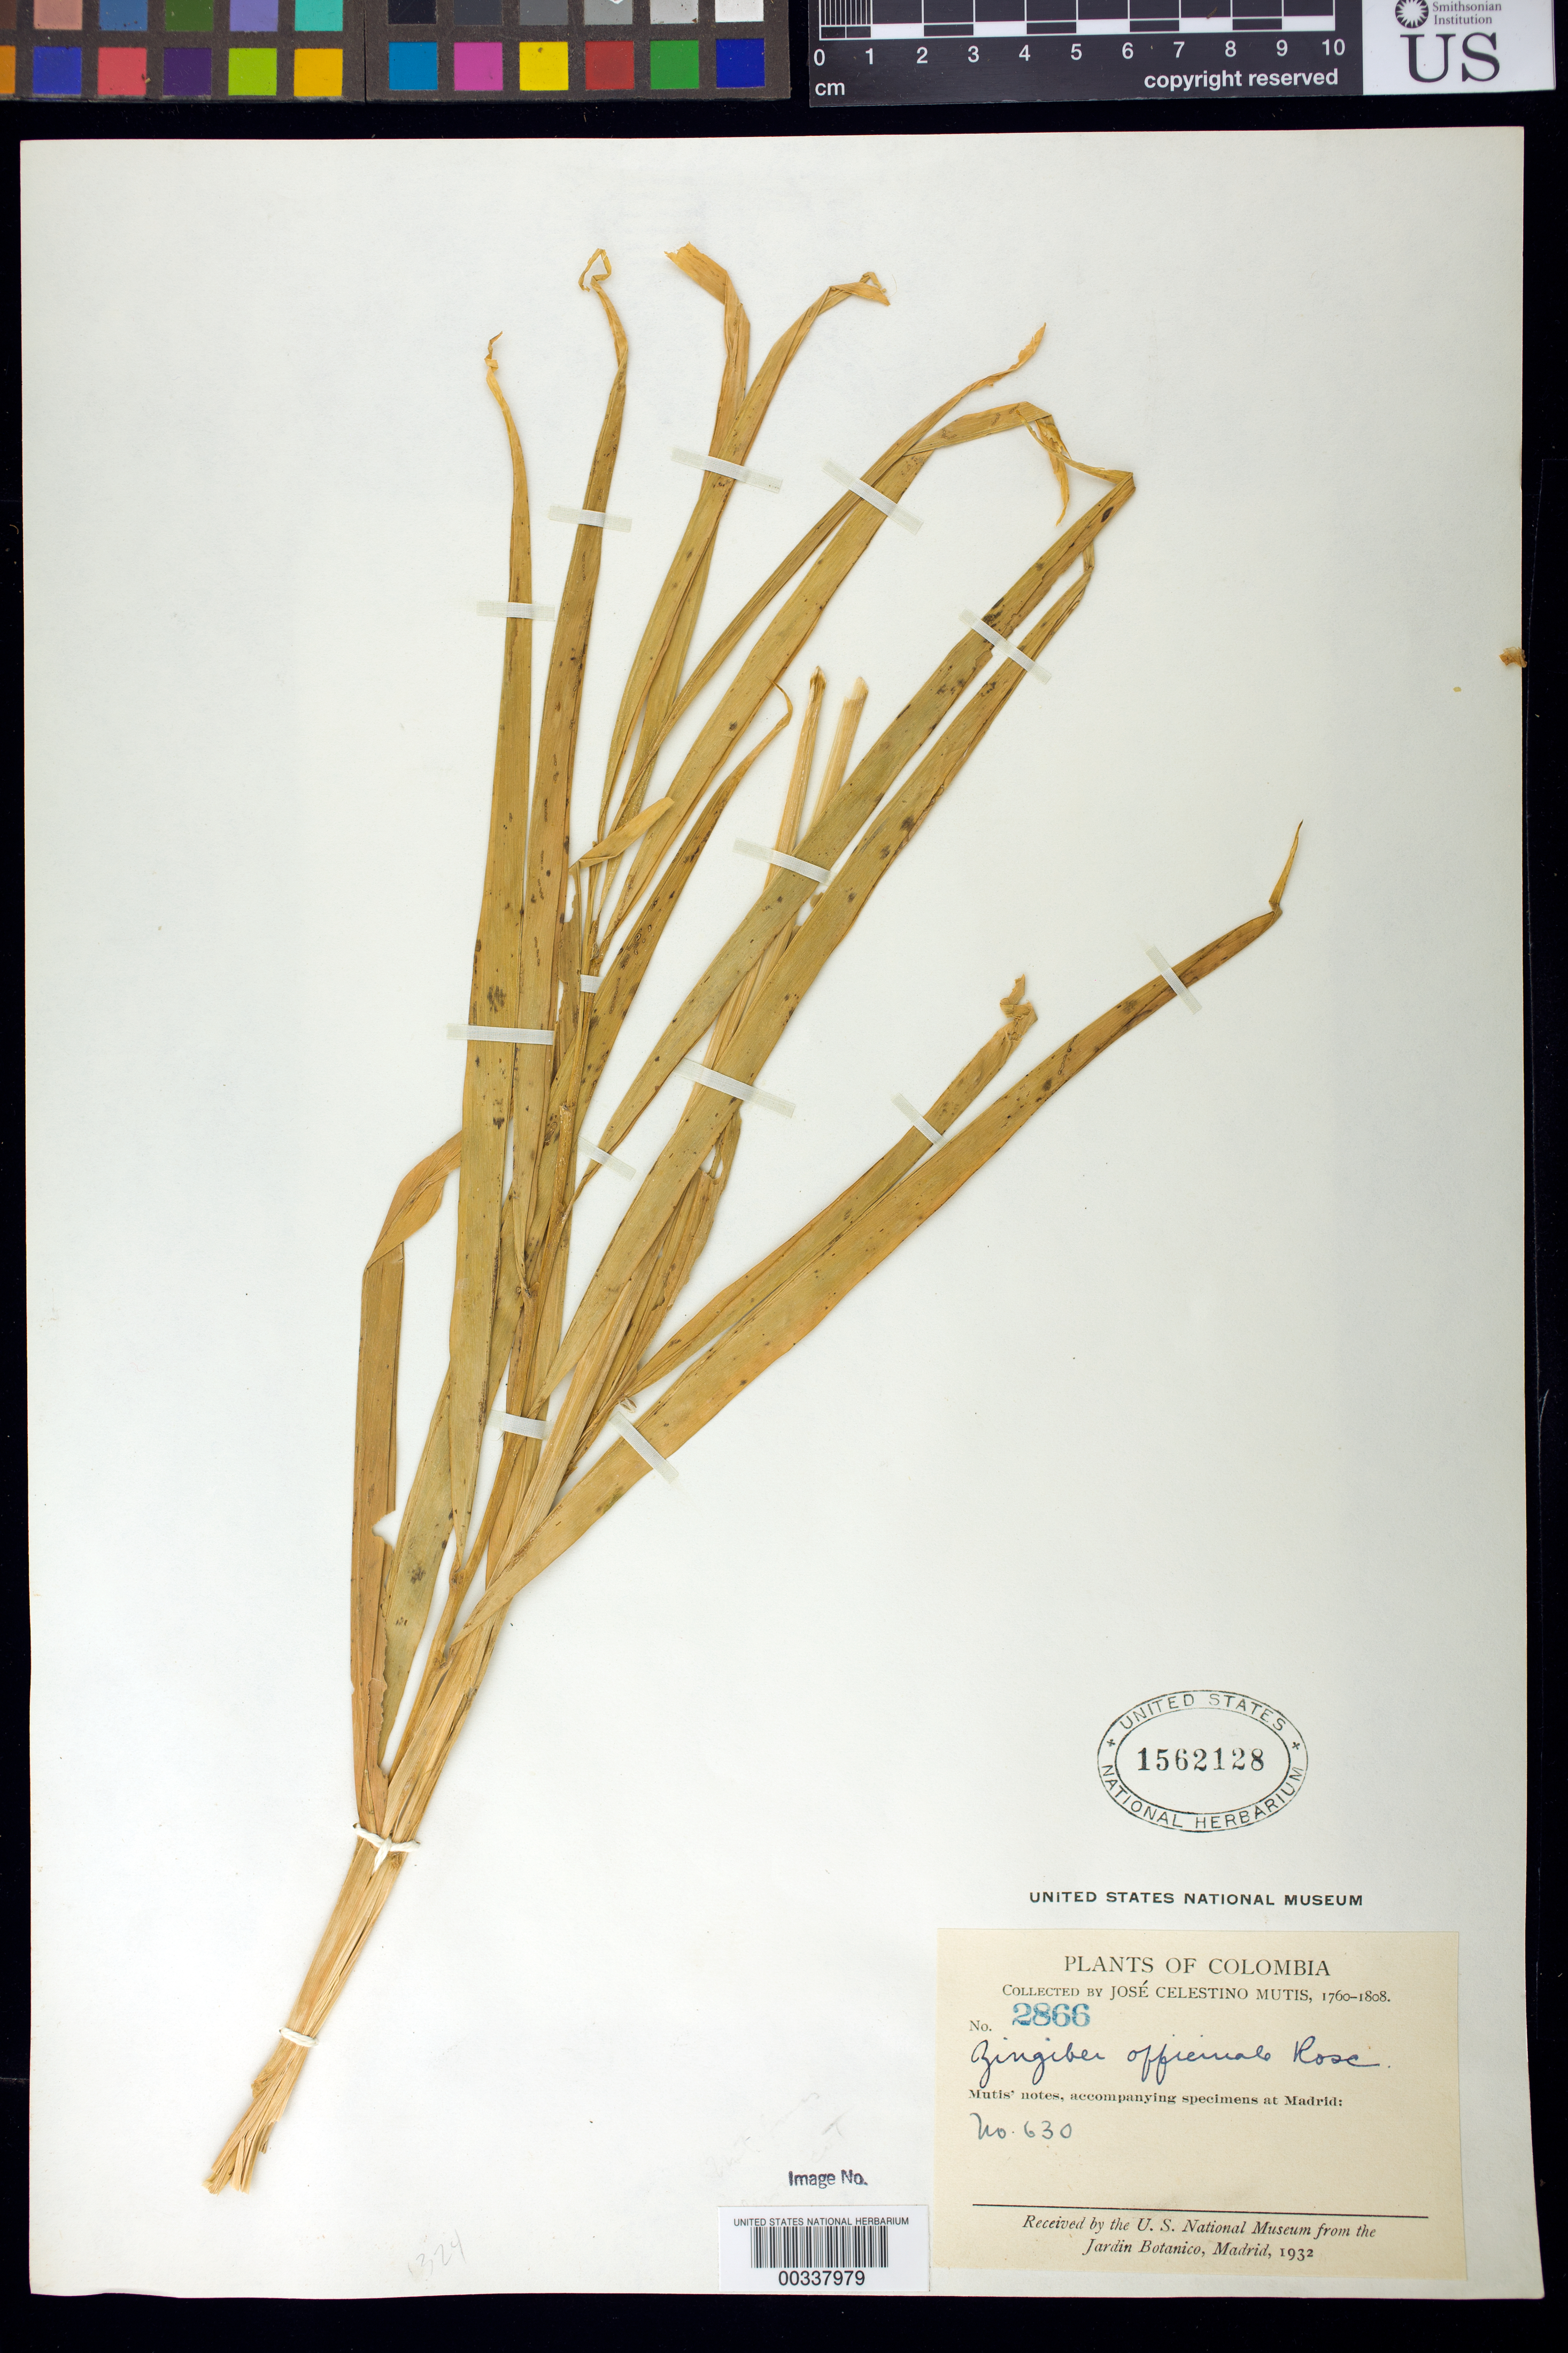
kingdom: Plantae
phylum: Tracheophyta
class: Liliopsida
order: Zingiberales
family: Zingiberaceae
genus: Zingiber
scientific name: Zingiber officinale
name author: Roscoe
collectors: J. C. B. Mutis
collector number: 2866 / 630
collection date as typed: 1760 to -- -- 1808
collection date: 1760/1808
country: Colombia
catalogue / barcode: US 1562128